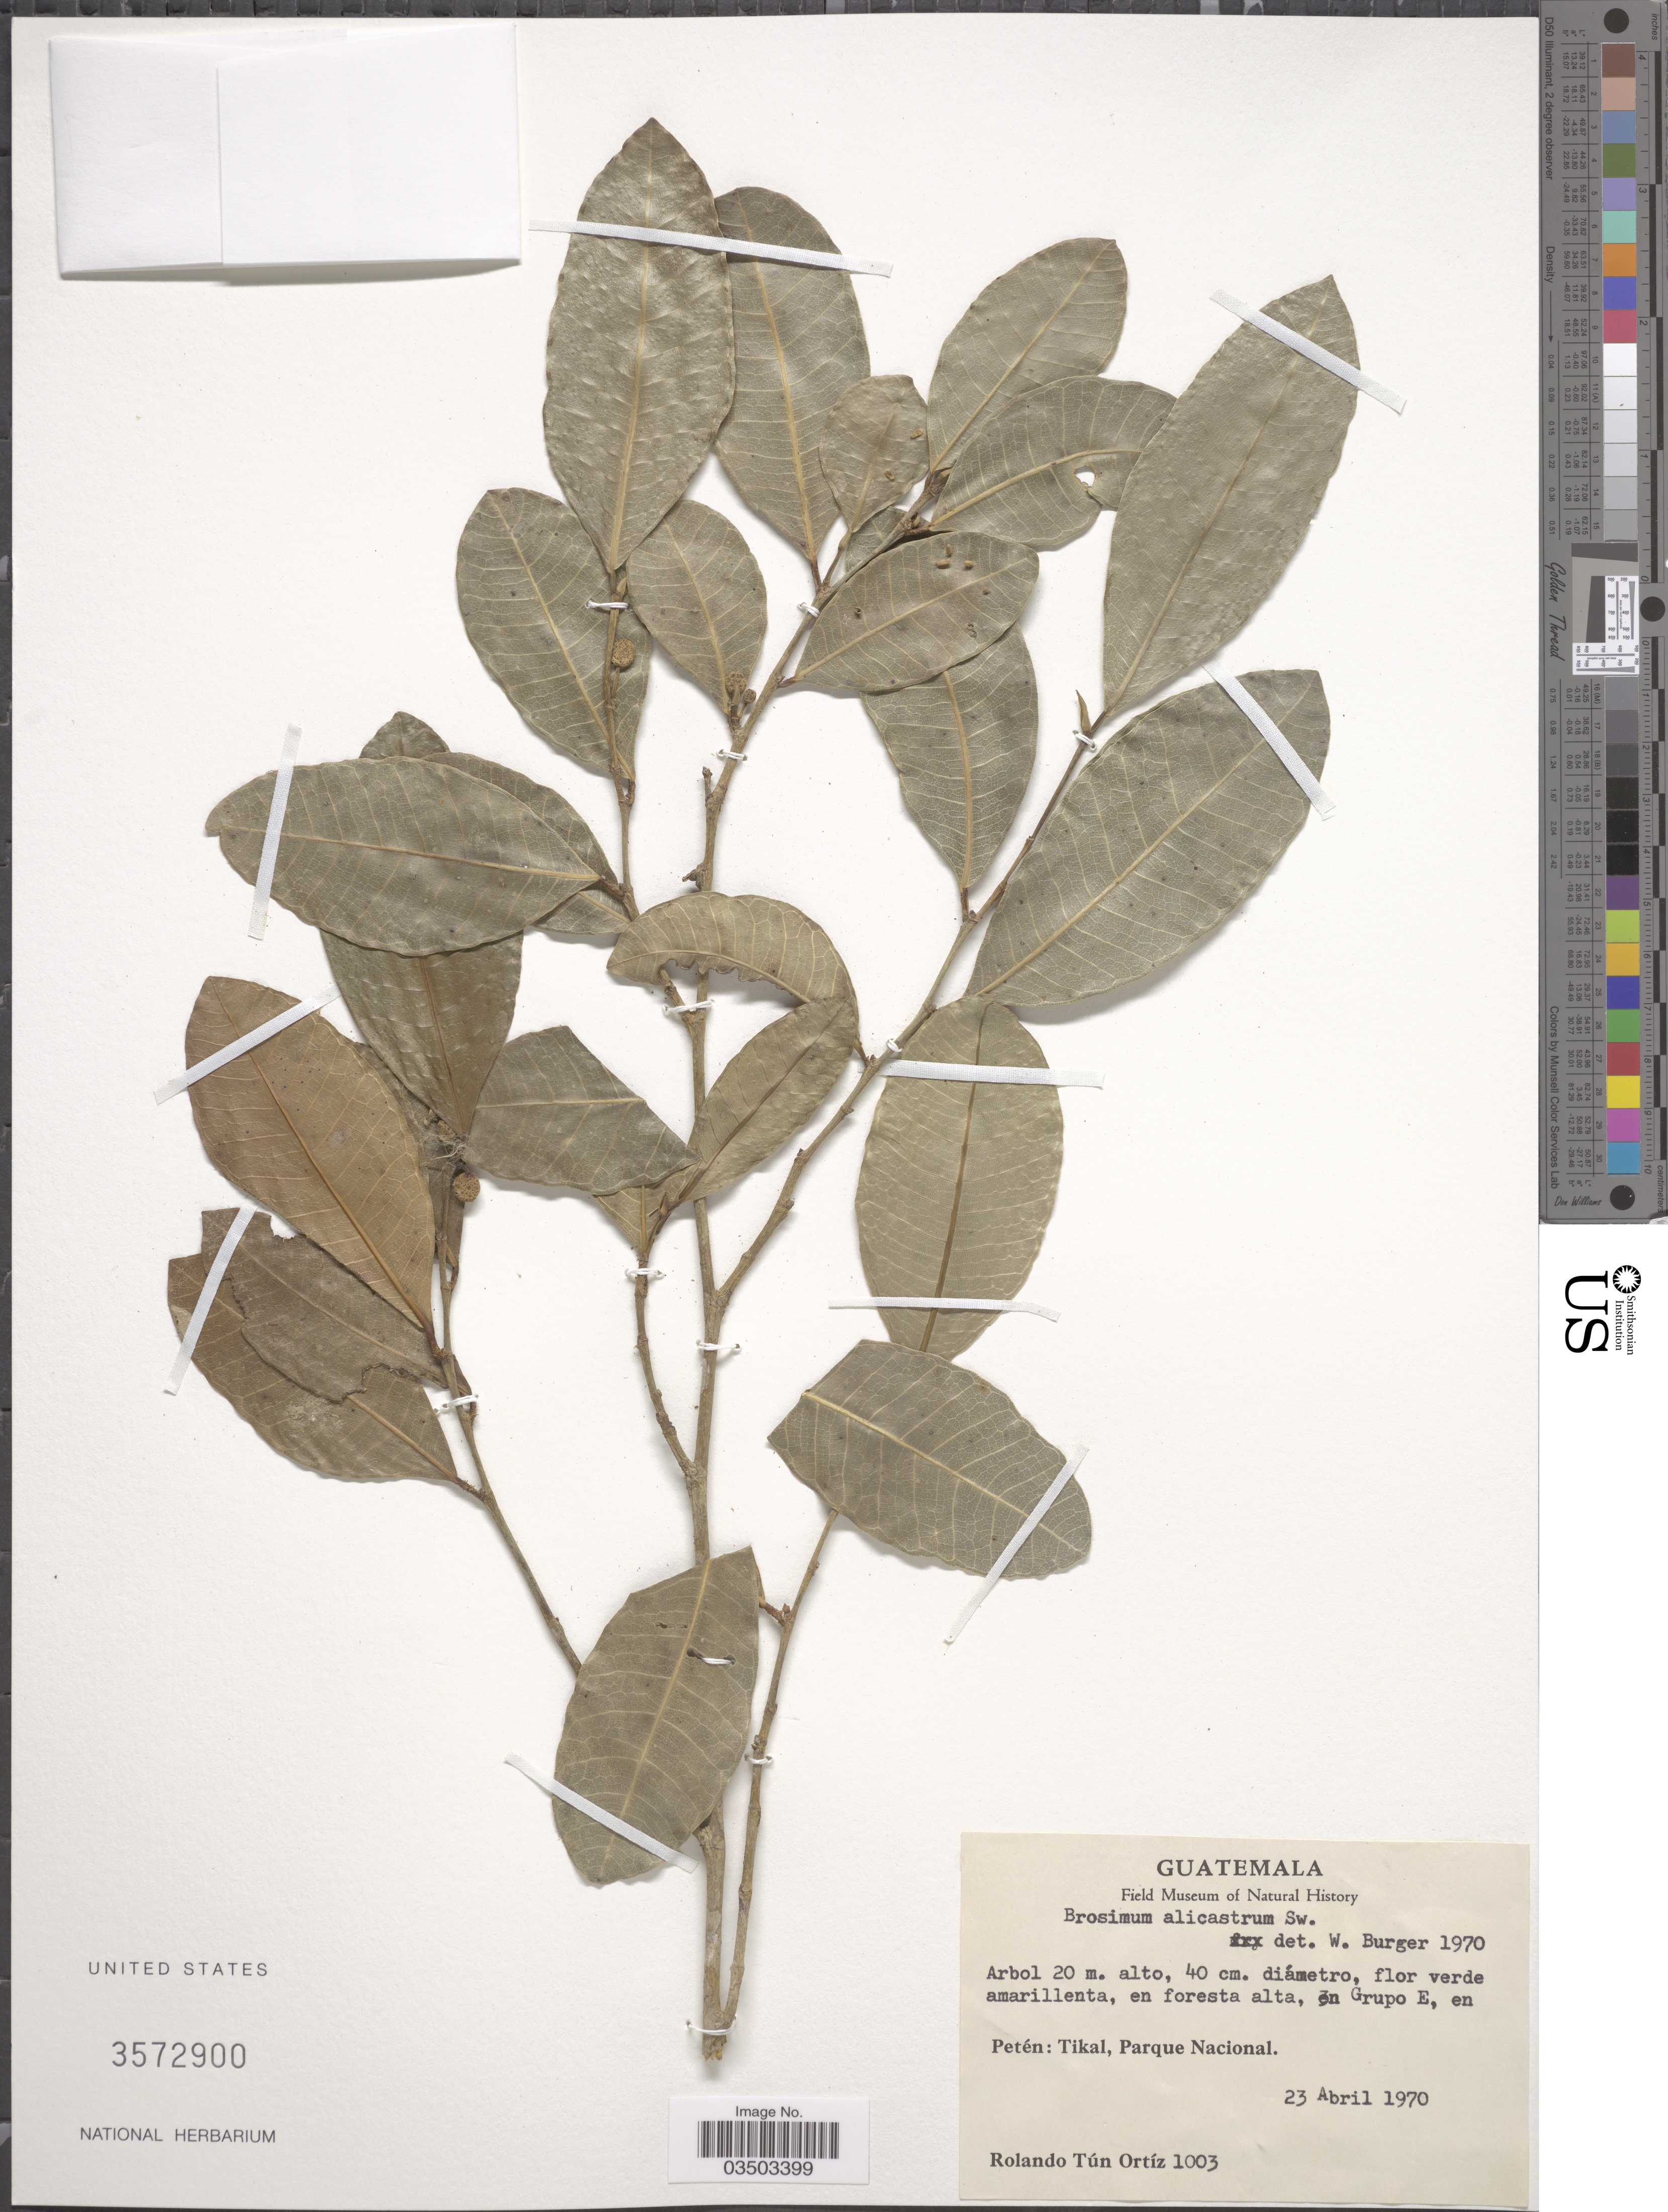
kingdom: Plantae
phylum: Tracheophyta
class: Magnoliopsida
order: Rosales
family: Moraceae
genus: Brosimum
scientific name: Brosimum alicastrum subsp. alicastrum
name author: Sw.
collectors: R. Tún Ortíz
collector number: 1003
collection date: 1970-04-23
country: Guatemala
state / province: El Peten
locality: En Grupo E, en Petén: Tikal, Parque Nacional.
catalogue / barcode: US 3572900